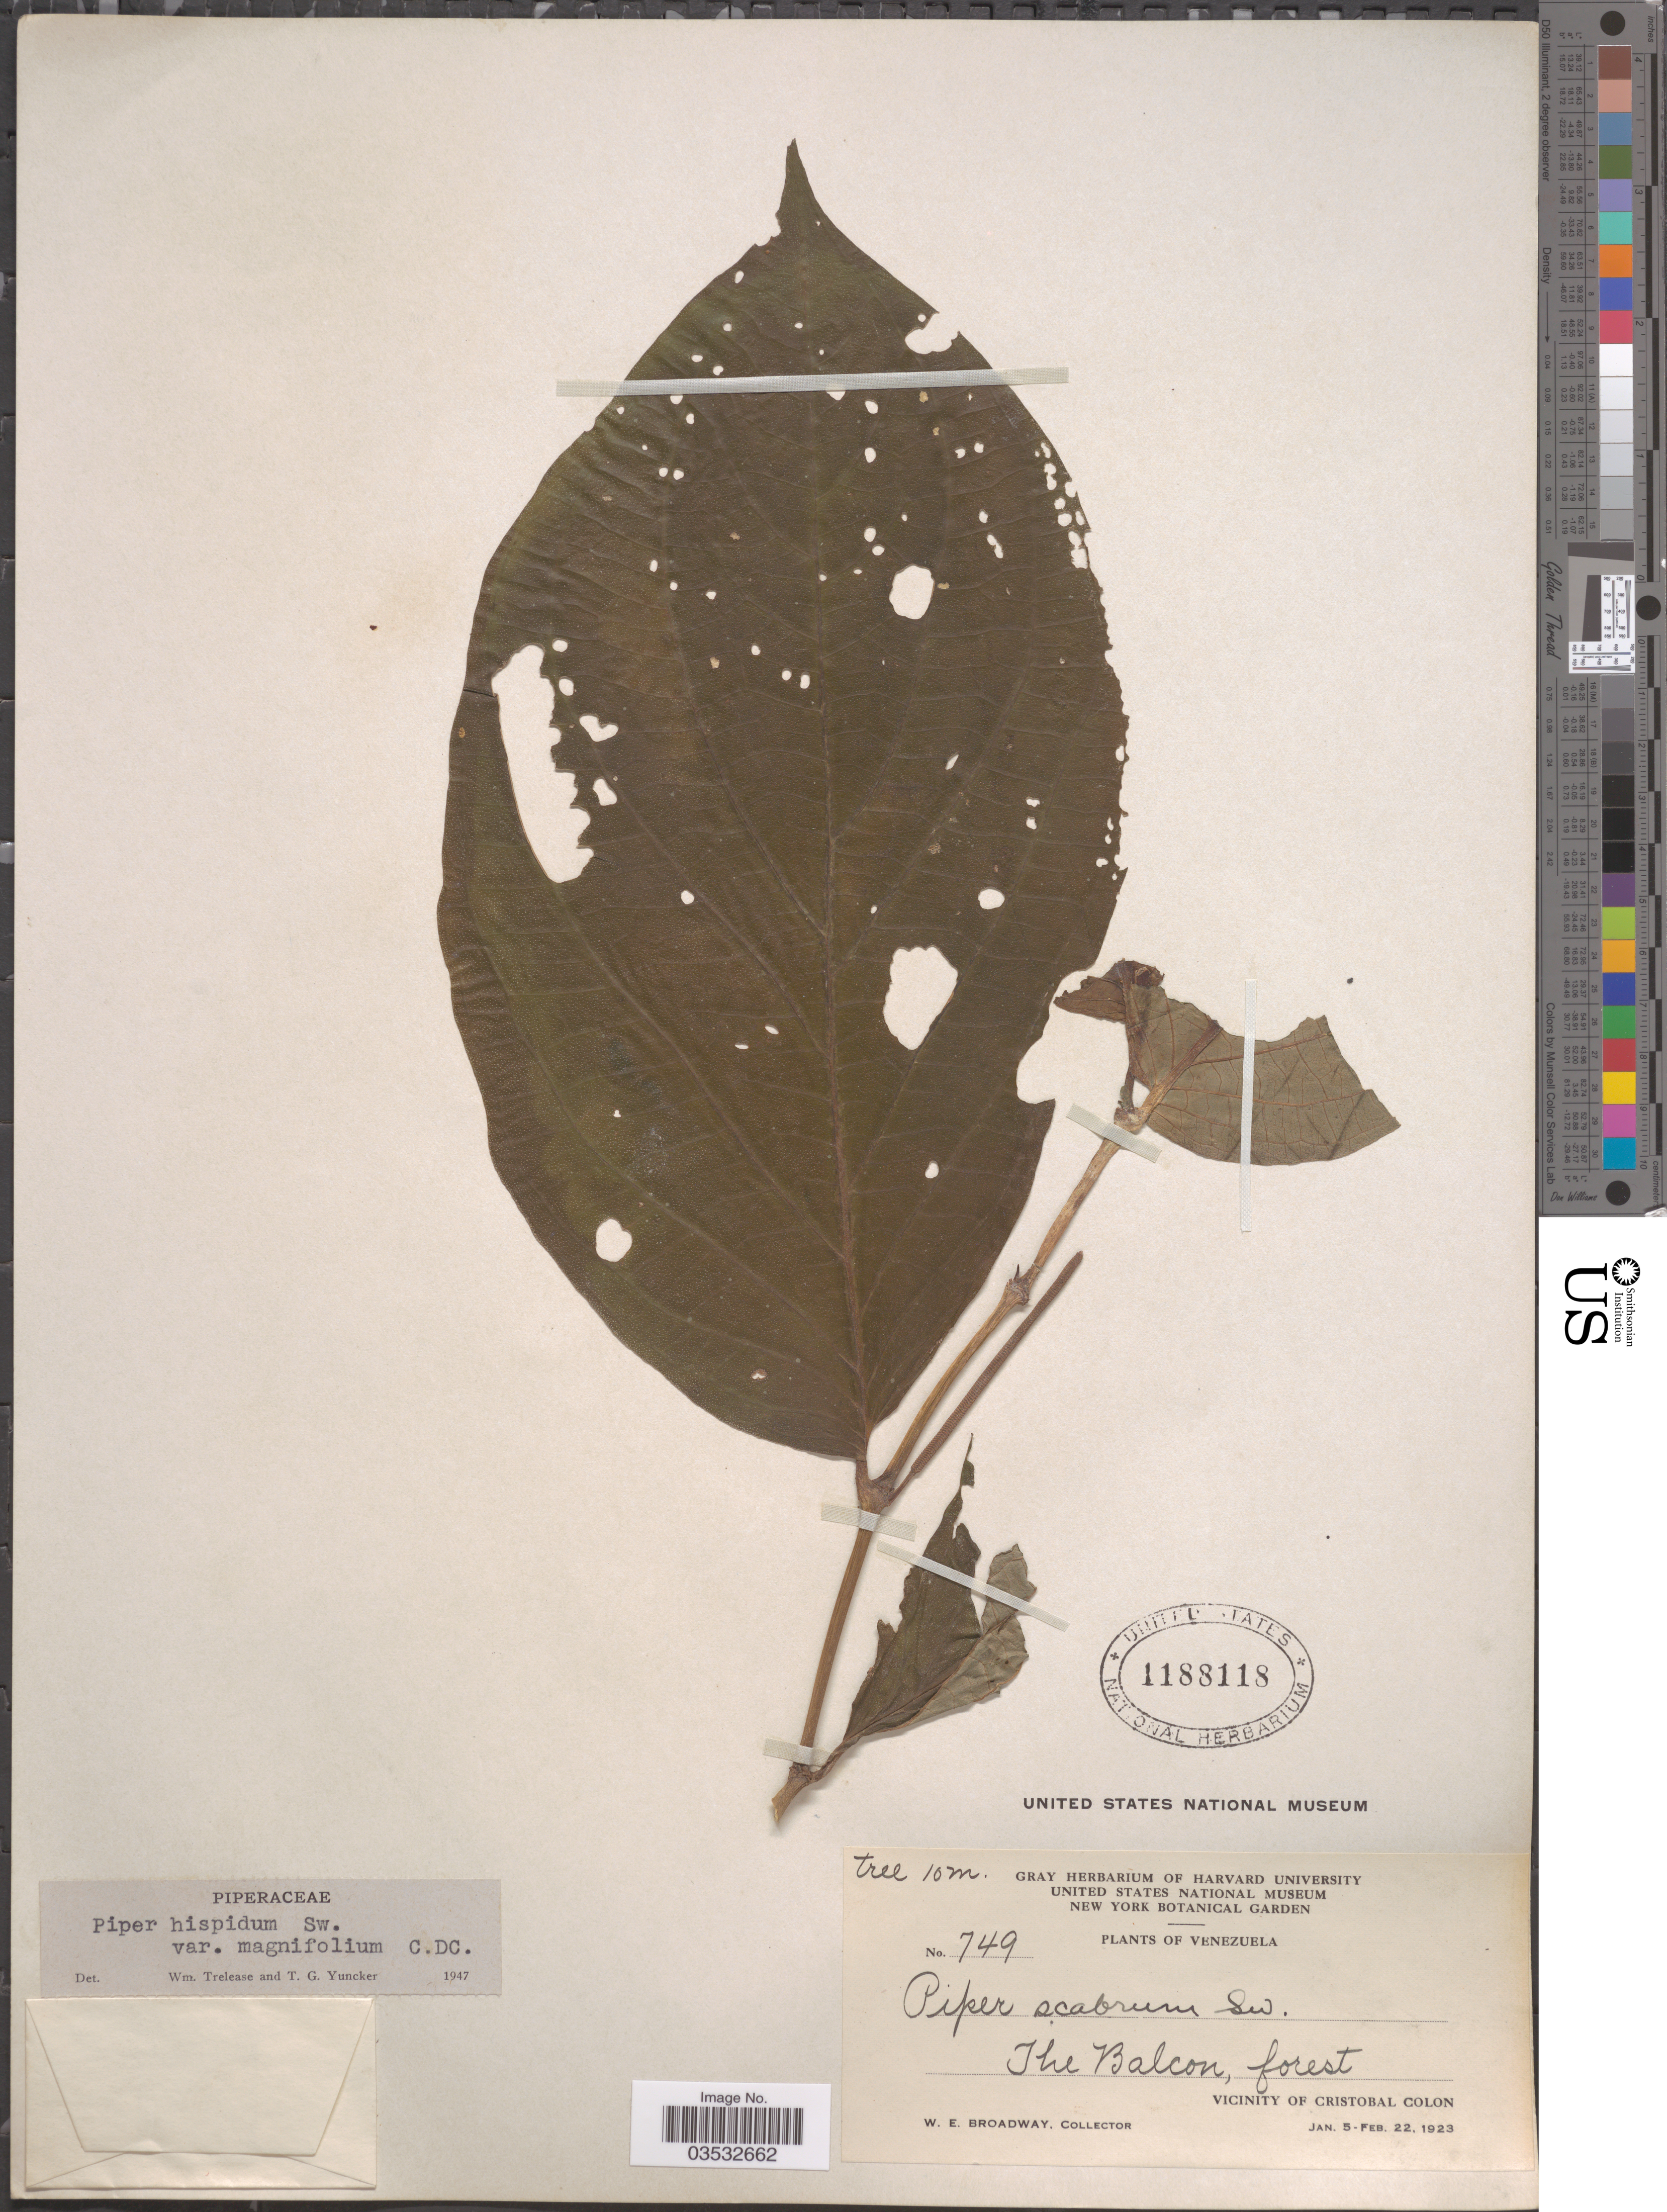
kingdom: Plantae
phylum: Tracheophyta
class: Magnoliopsida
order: Piperales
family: Piperaceae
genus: Piper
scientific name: Piper hispidum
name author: Sw.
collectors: W. E. Broadway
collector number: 749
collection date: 1923-01-05/1923-02-22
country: Venezuela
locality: The Balcon, forest. Vicinity of Cristobal Colon.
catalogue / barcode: US 1188118